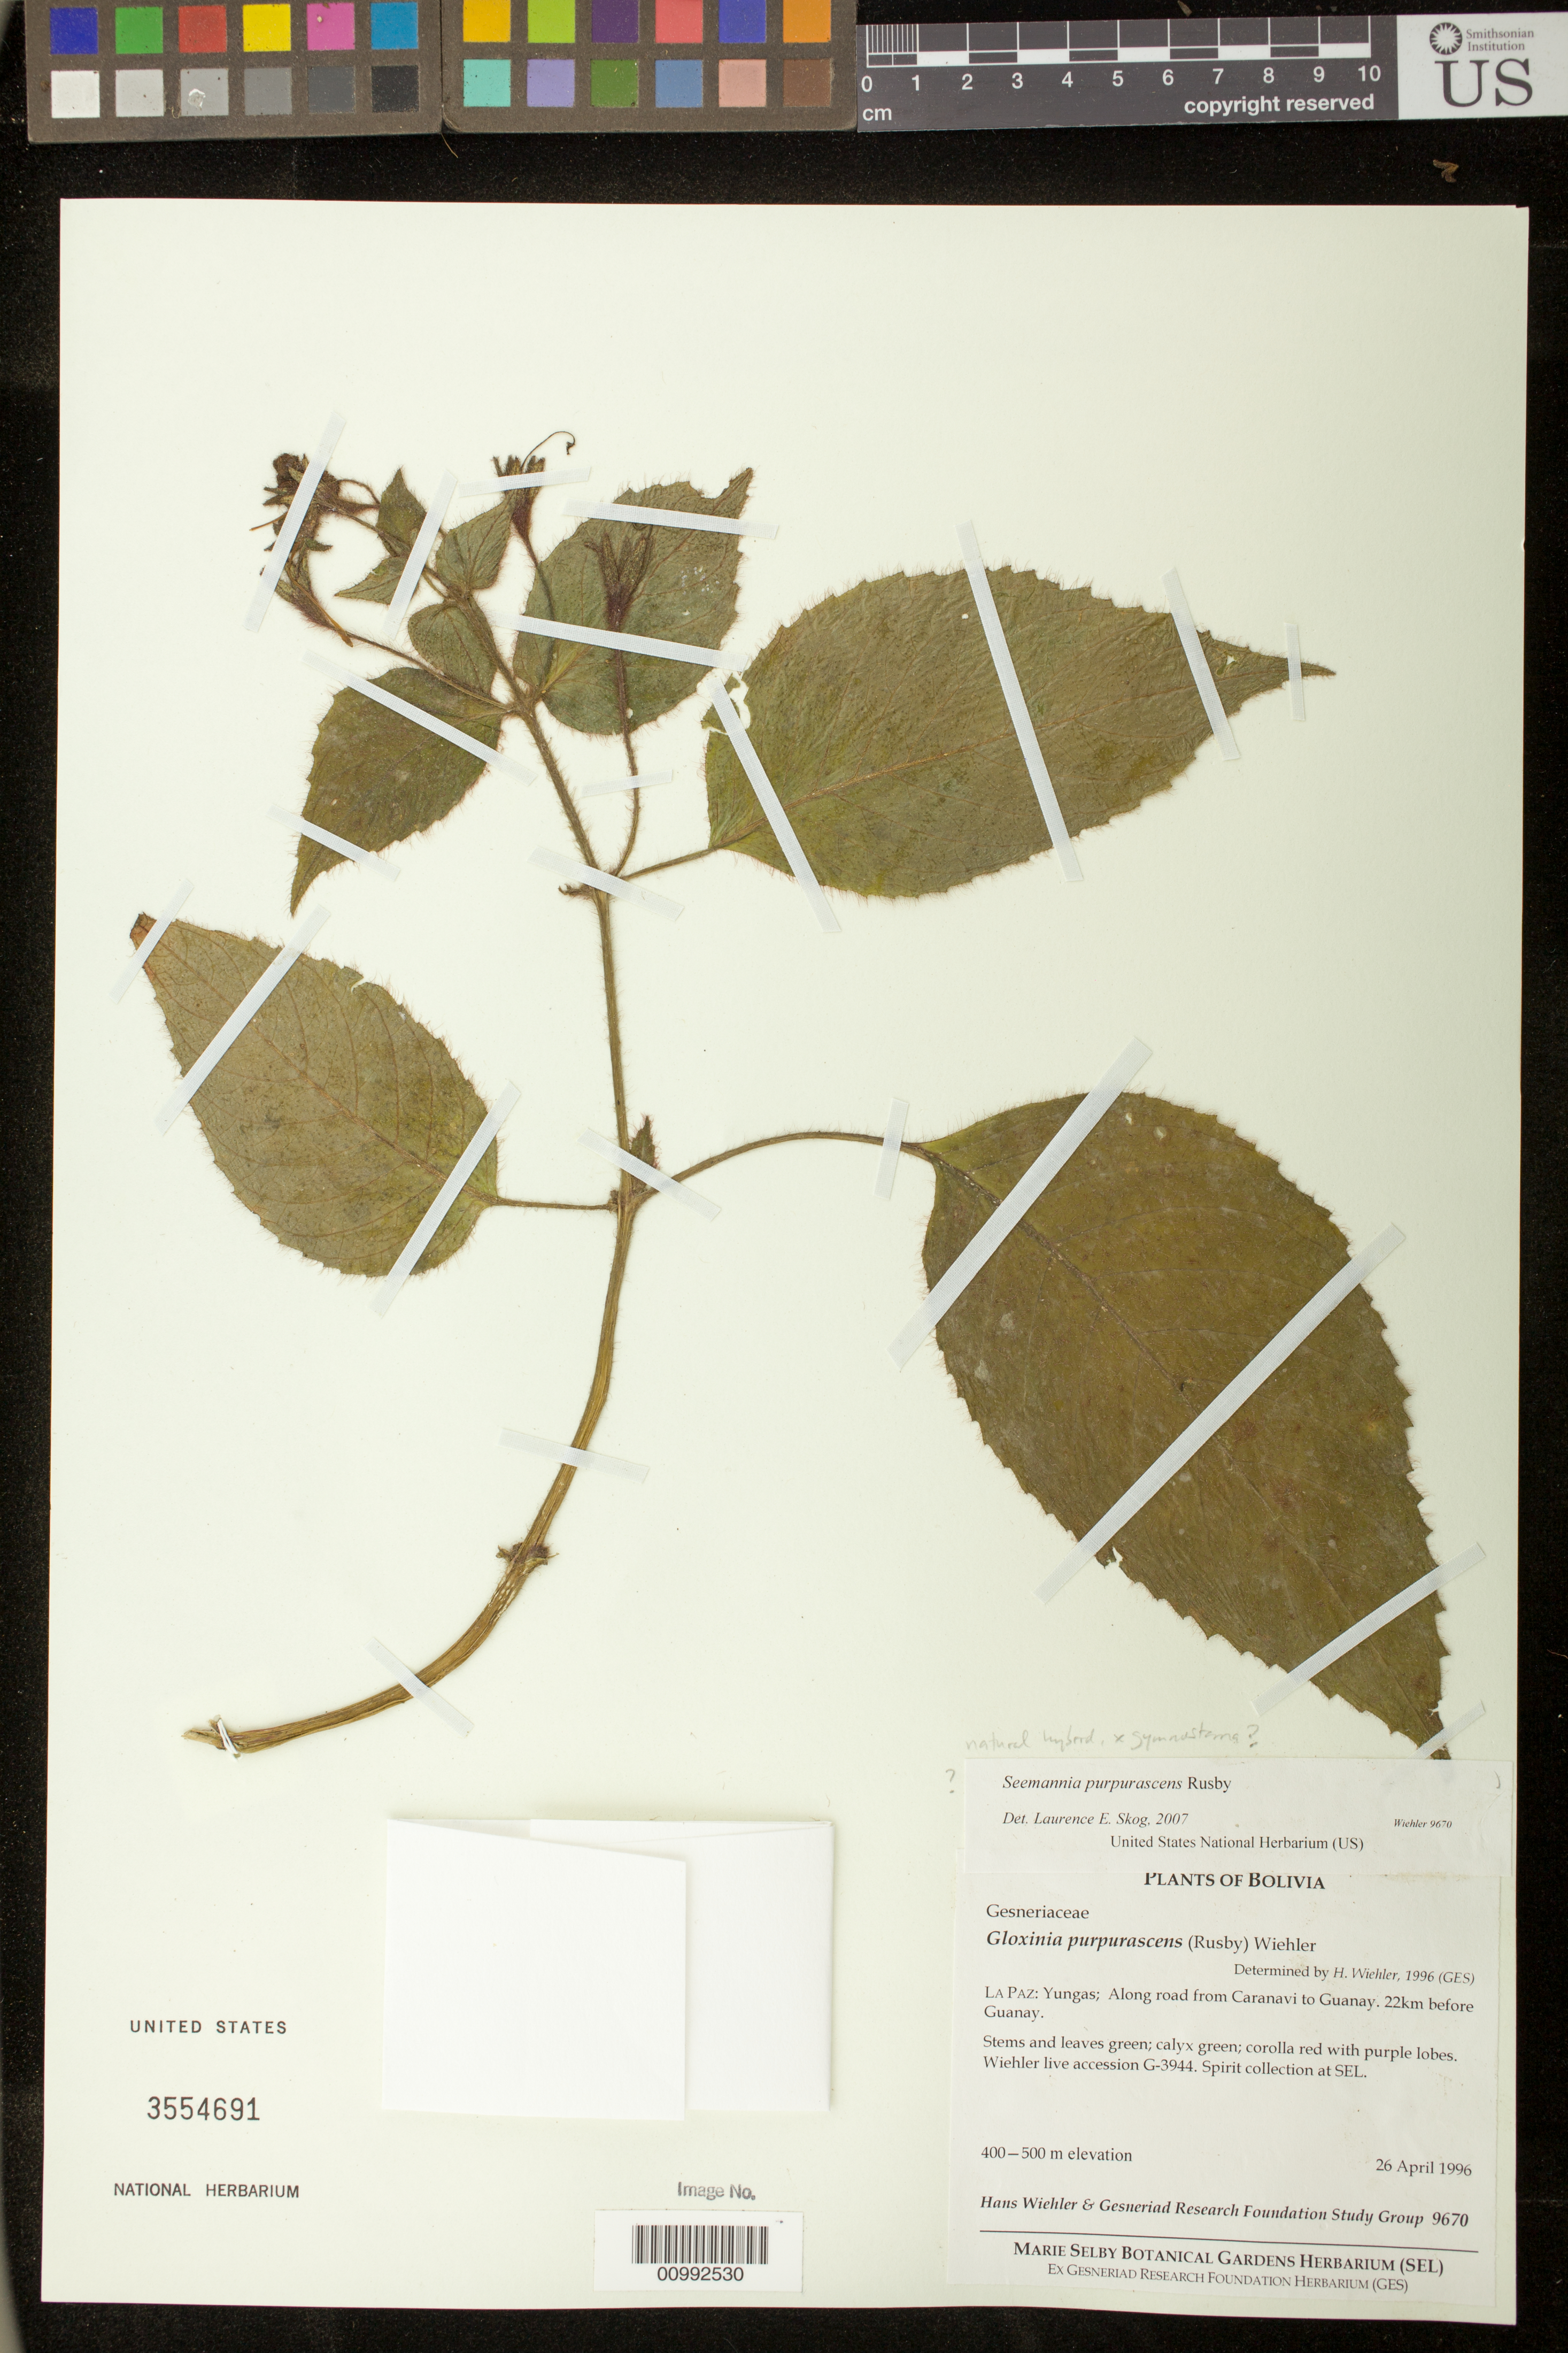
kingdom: Plantae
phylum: Tracheophyta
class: Magnoliopsida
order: Lamiales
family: Gesneriaceae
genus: Seemannia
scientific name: Seemannia purpurascens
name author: Rusby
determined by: Skog, Laurence E.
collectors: H. J. Wiehler & GRF Study Group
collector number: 9670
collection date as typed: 26 Apr 1996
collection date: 1996-04-26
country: Bolivia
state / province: La Paz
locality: La Paz: Yungas; along road from Caranavi to Guanay, 22 km before Guanay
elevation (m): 400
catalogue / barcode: US 3554691